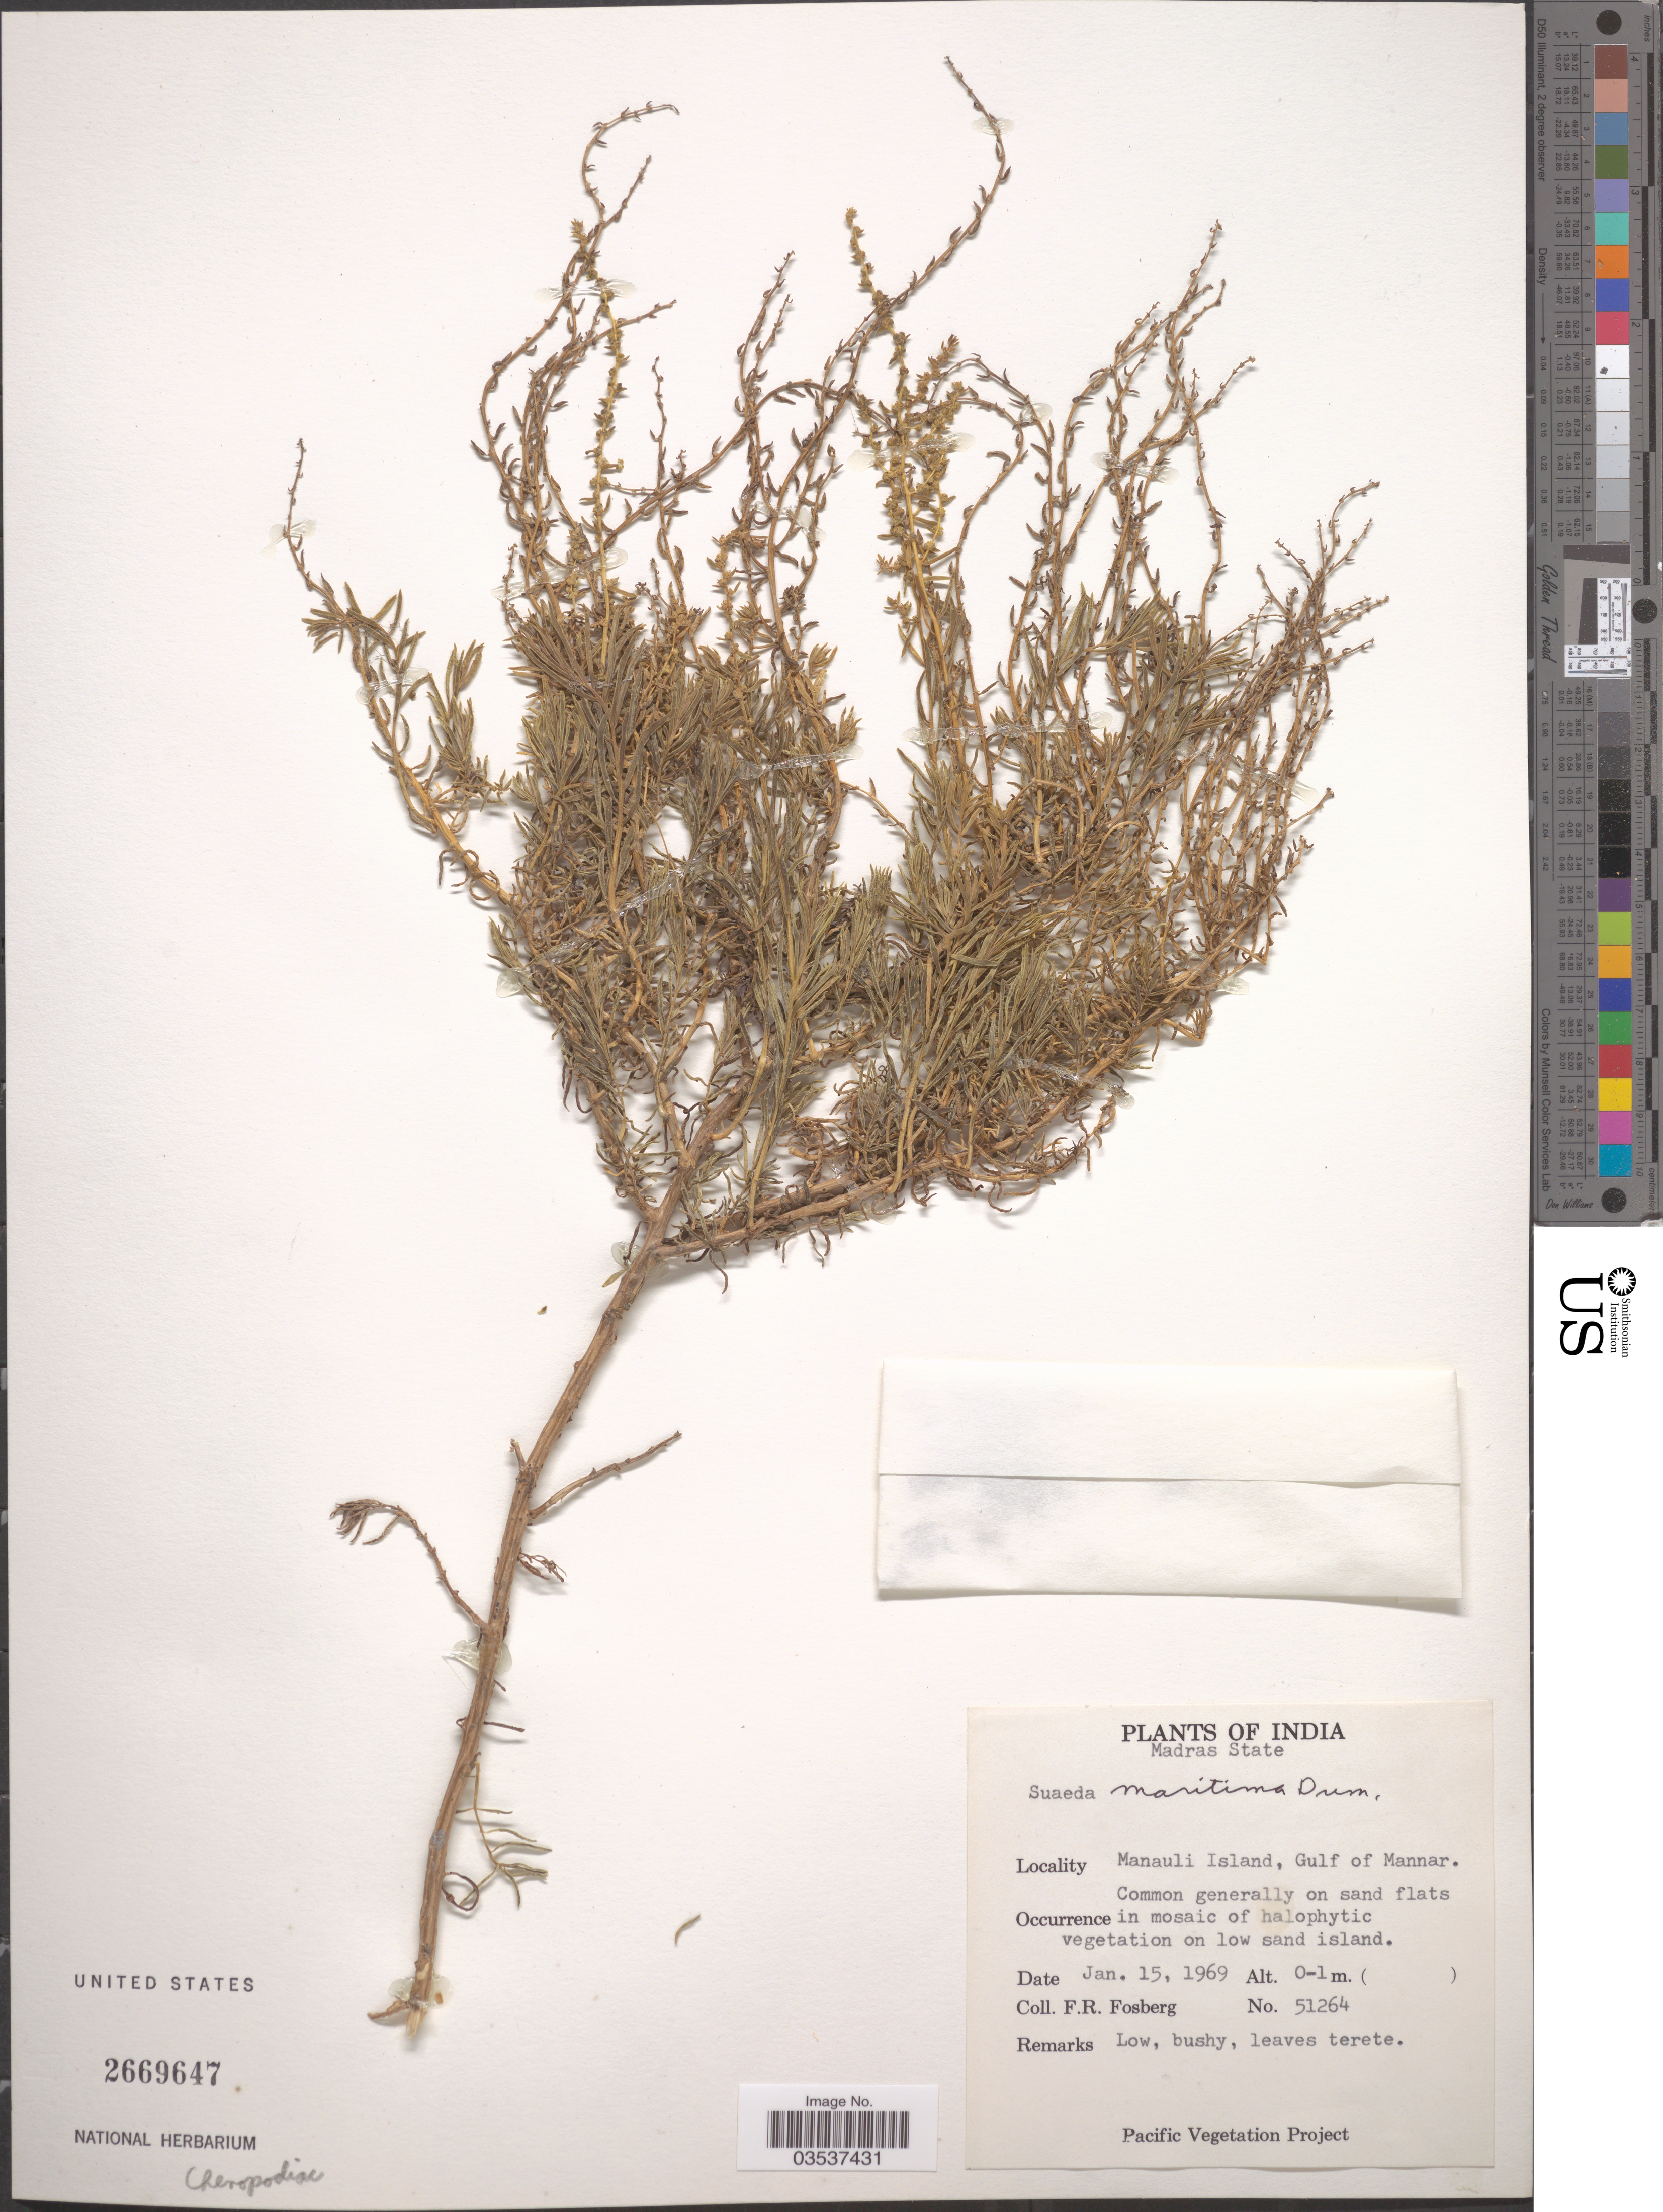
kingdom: Plantae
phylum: Tracheophyta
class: Magnoliopsida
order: Caryophyllales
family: Amaranthaceae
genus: Suaeda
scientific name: Suaeda maritima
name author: (L.) Dumort.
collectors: F. R. Fosberg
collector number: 51264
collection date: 1969-01-15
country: India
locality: Madras State. Manauli Island, Gulf of Mannar.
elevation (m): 0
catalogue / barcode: US 2669647